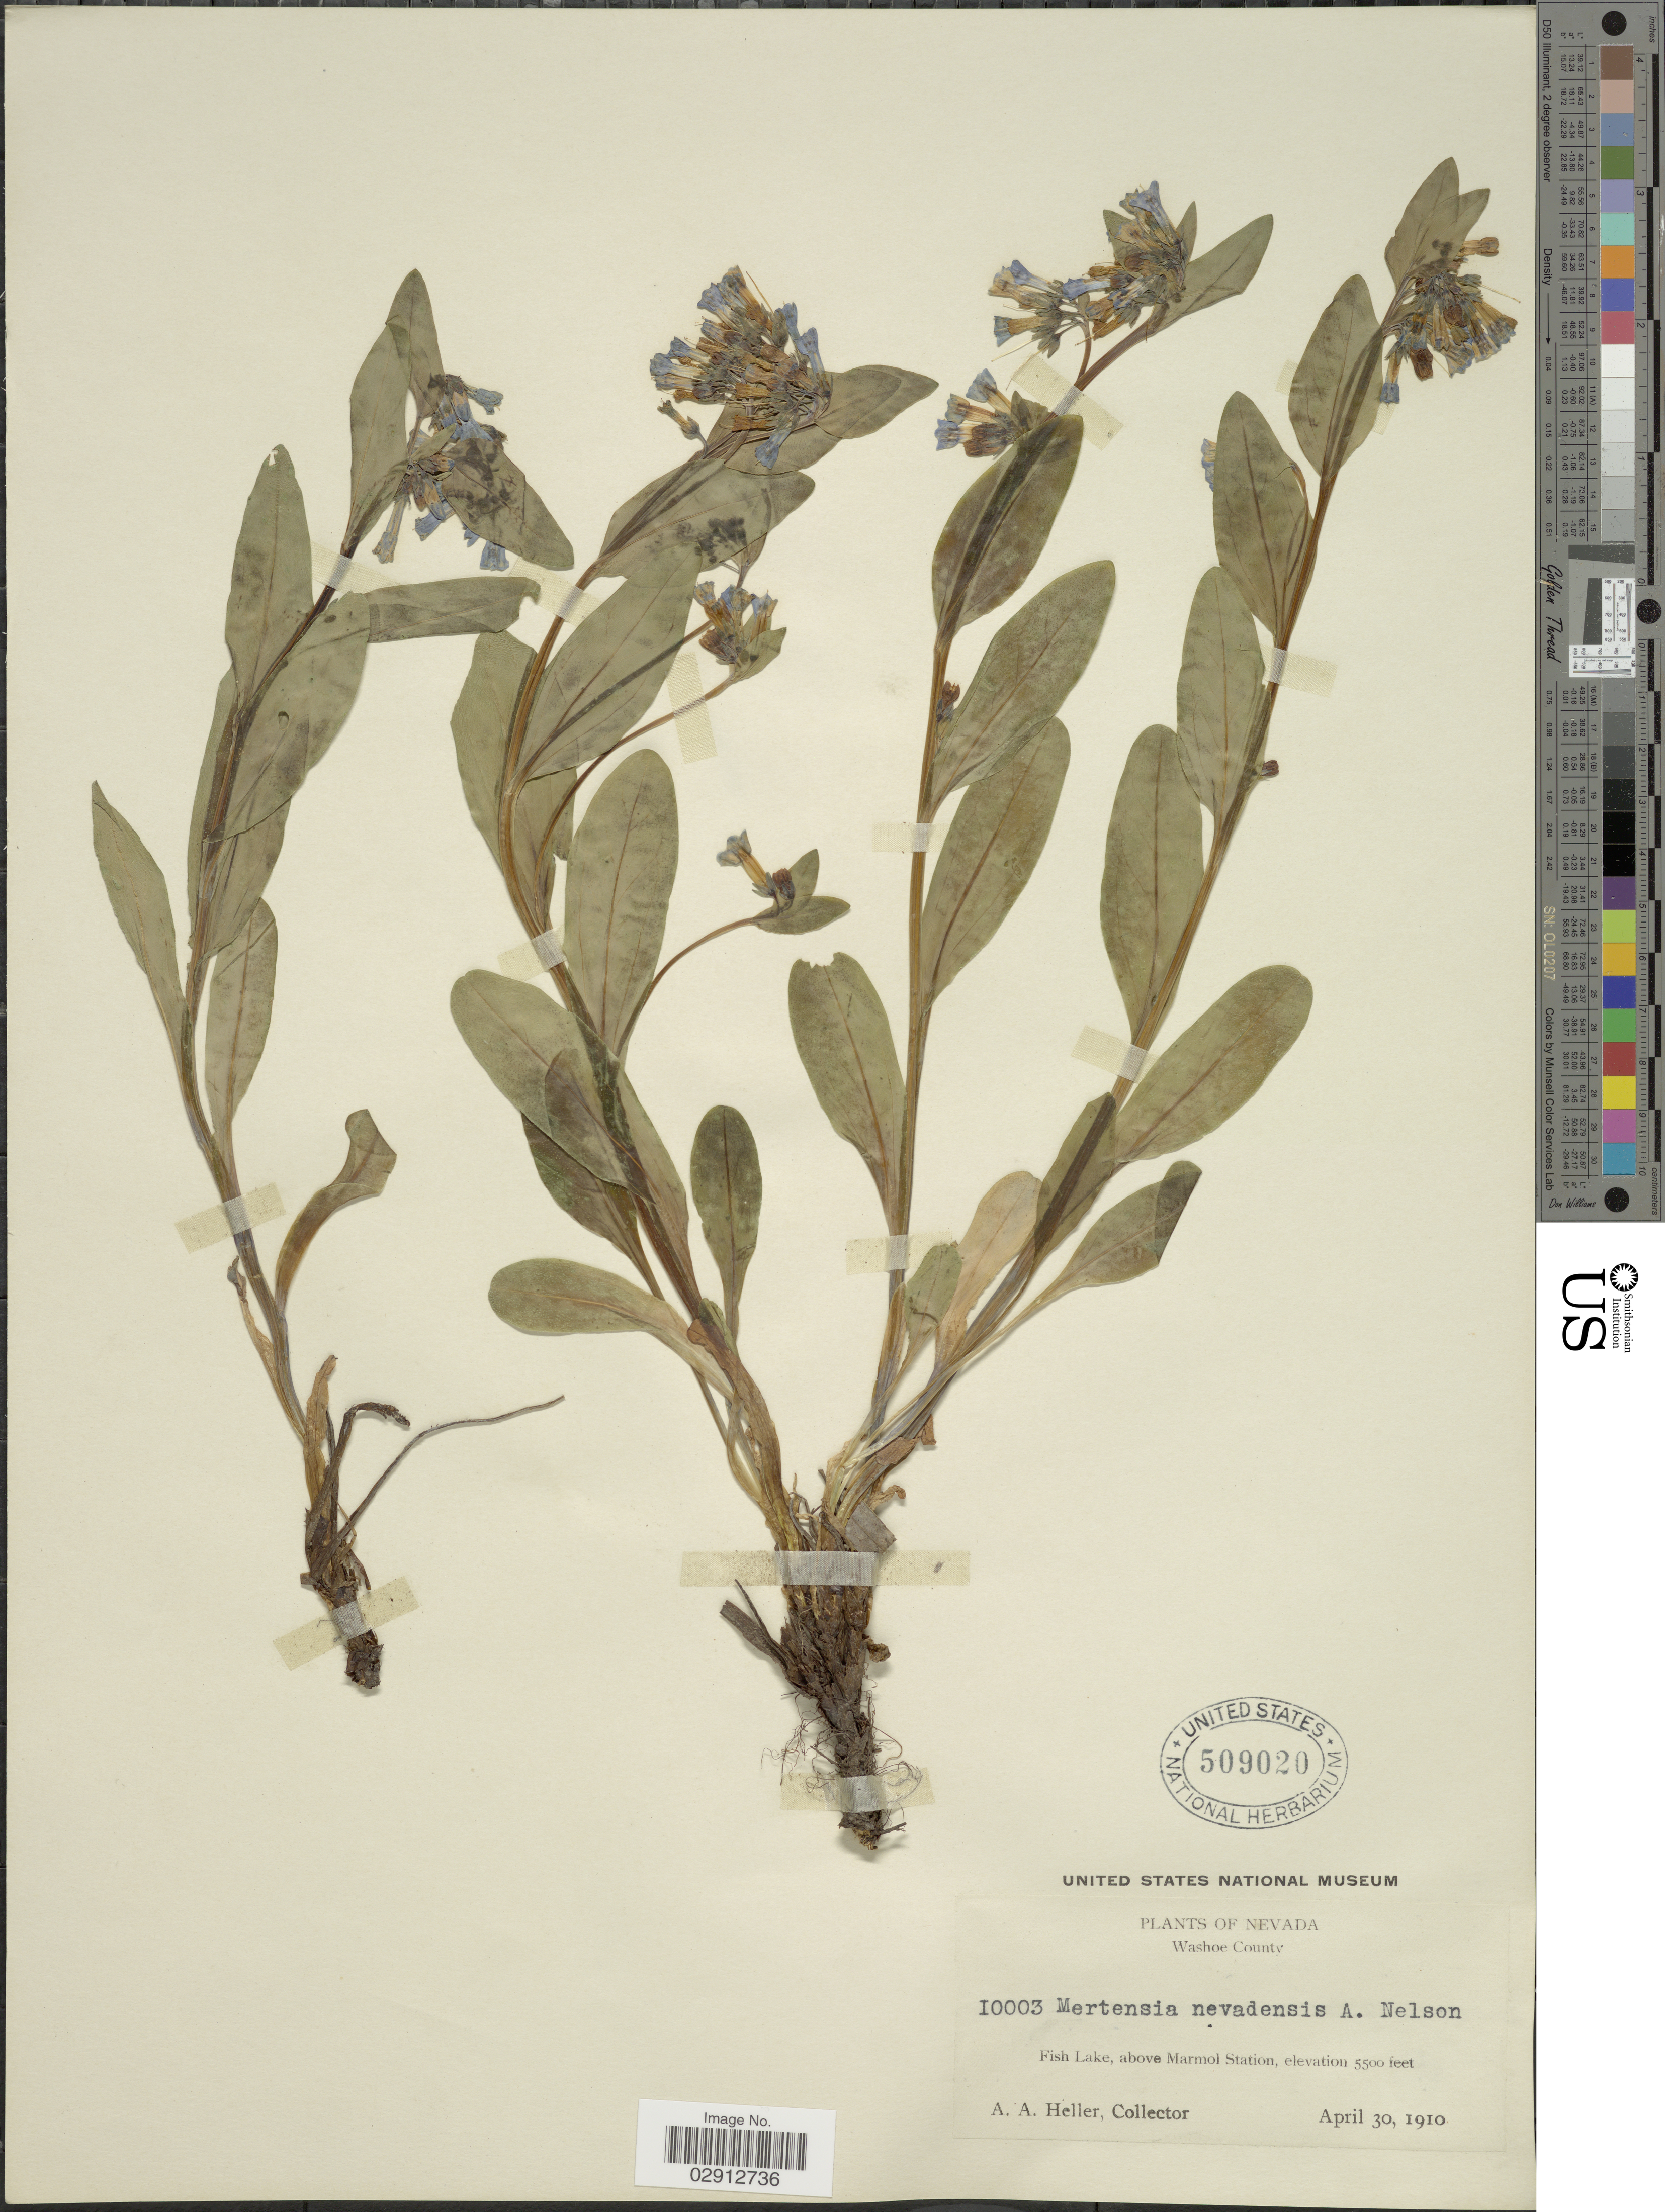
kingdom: Plantae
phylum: Tracheophyta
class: Magnoliopsida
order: Boraginales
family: Boraginaceae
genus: Mertensia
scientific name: Mertensia oblongifolia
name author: (Nutt.) G. Don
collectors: A. A. Heller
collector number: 10003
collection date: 1910-04-30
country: United States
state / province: Nevada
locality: Washoe County. Fish Lake, above Marmol Station.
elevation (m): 1676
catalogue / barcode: US 509020